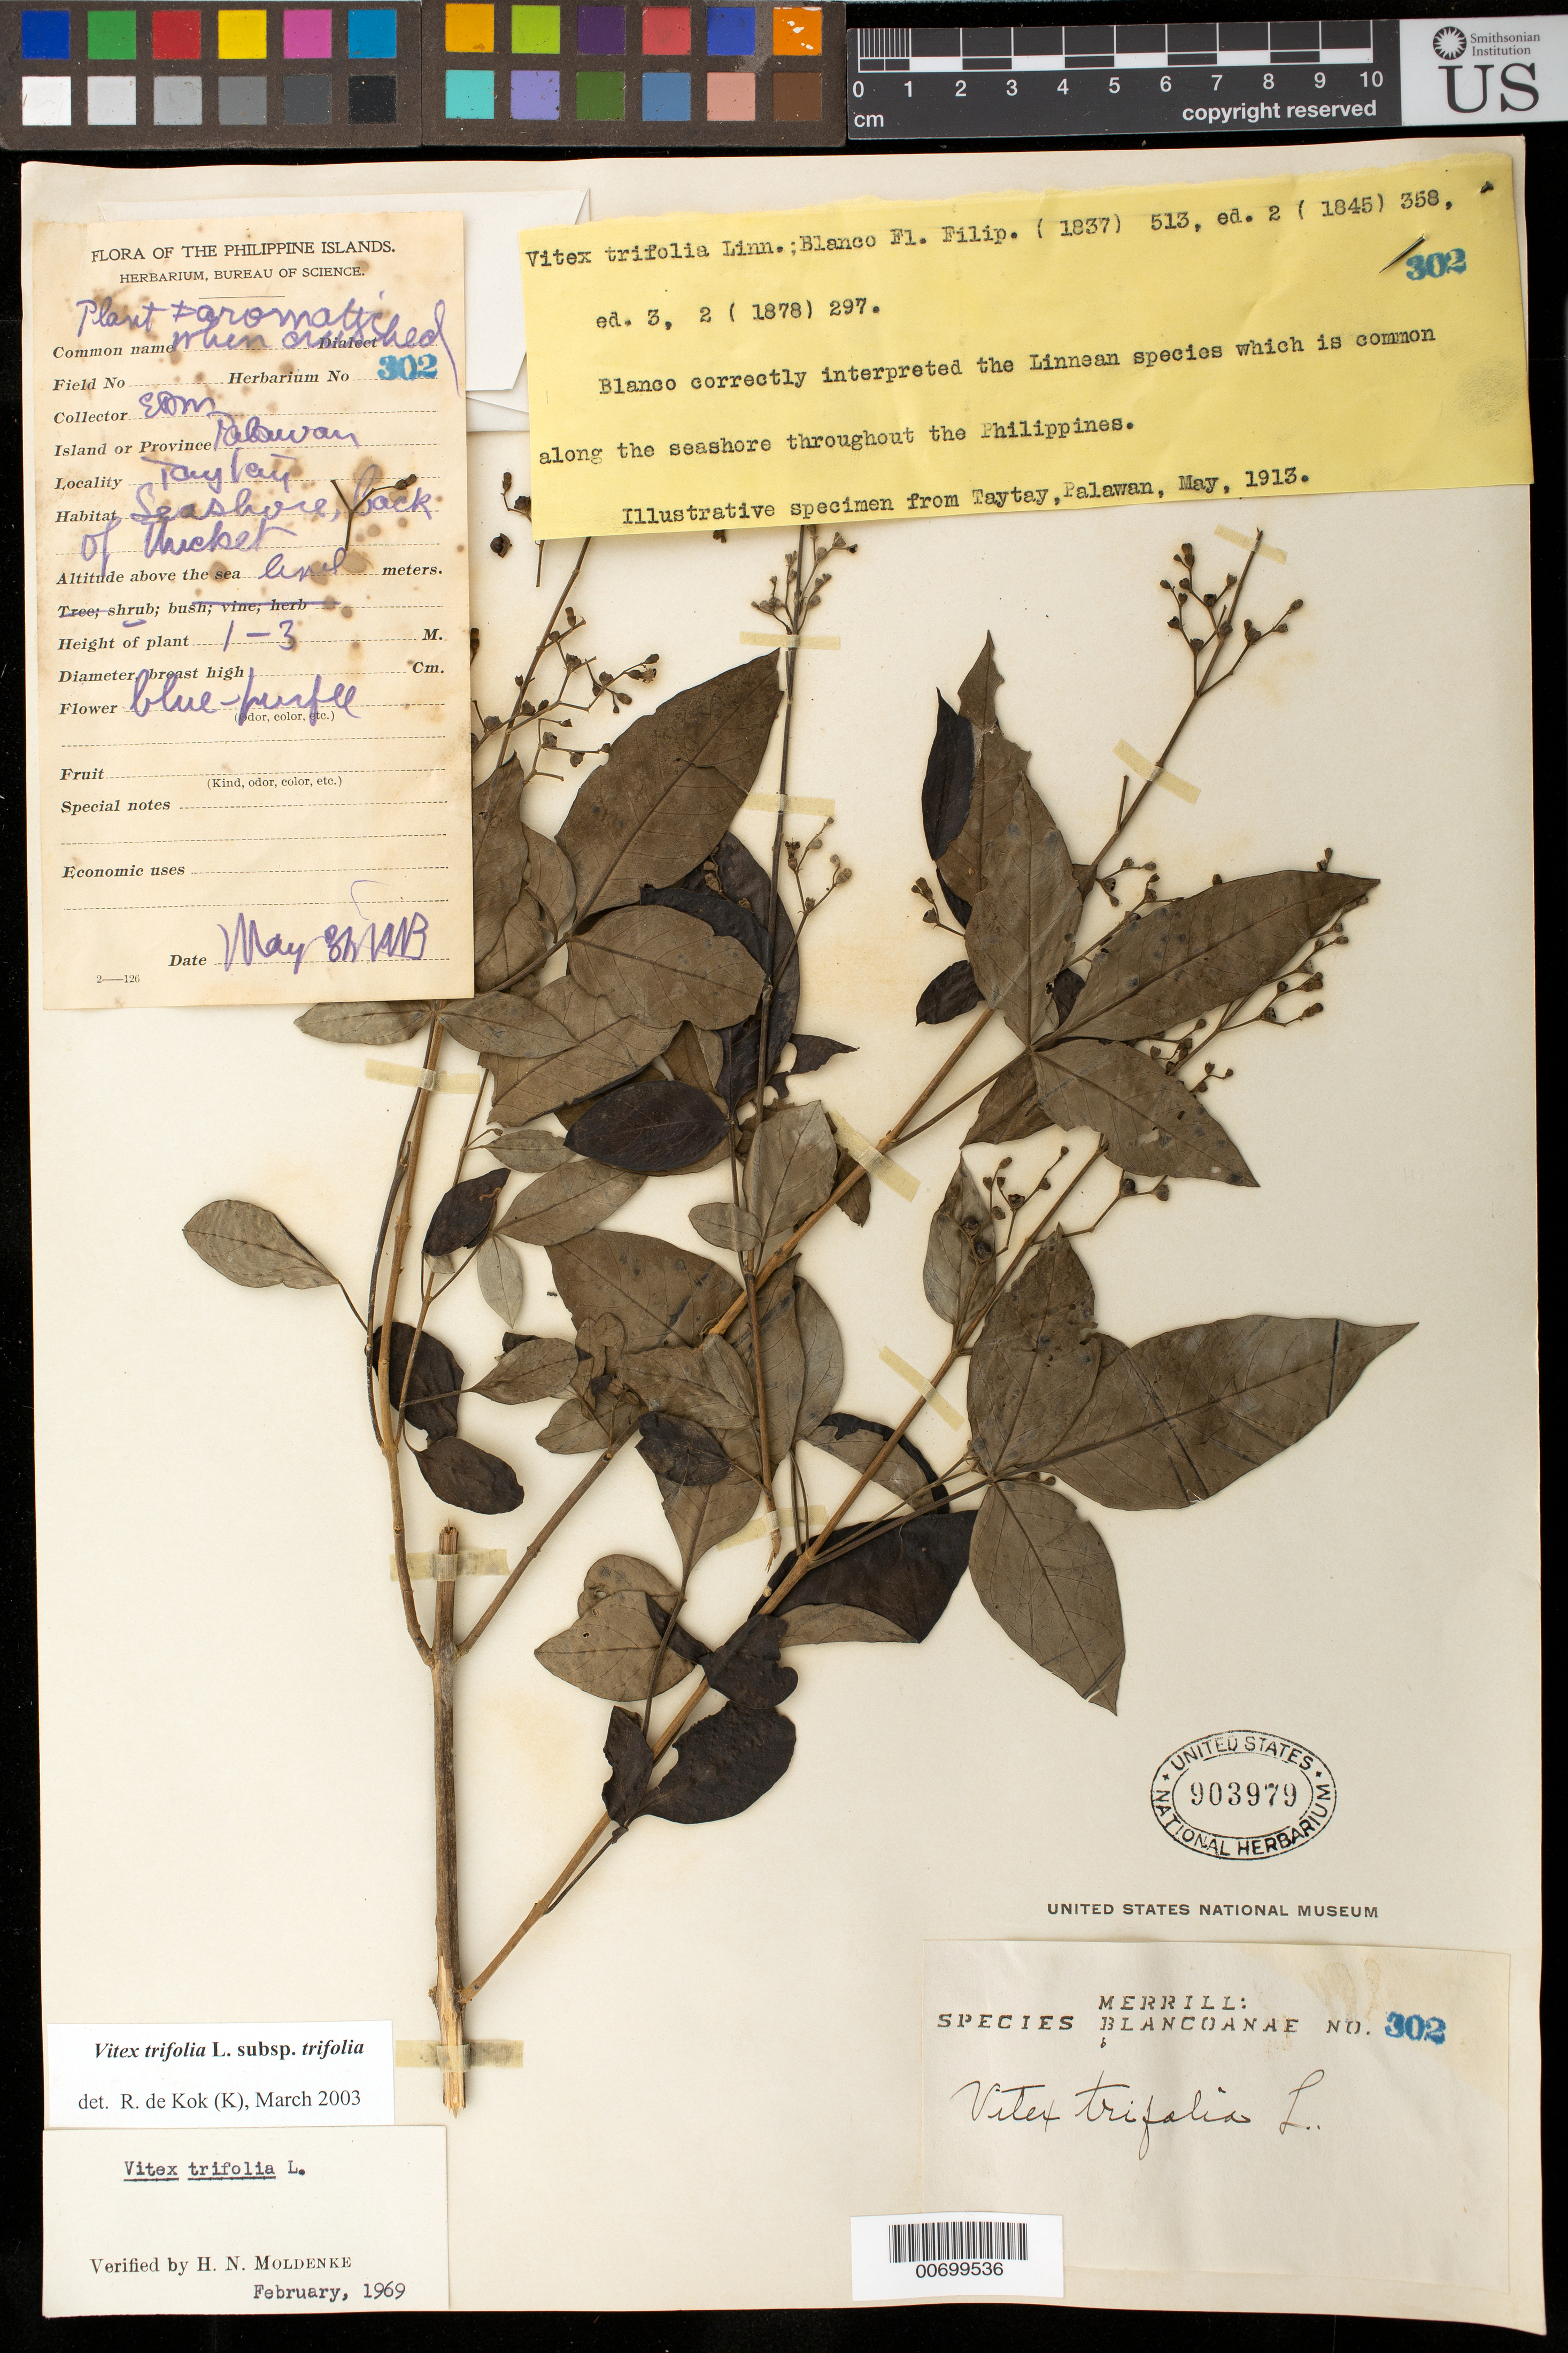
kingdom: Plantae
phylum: Tracheophyta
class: Magnoliopsida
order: Lamiales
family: Lamiaceae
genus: Vitex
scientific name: Vitex trifolia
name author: L.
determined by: Kok, R. de, (K)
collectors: E. D. Merrill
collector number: Sp. Blancoan. 0302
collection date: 1913-05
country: Philippines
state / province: Mimaropa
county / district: Palawan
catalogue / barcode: US 903979